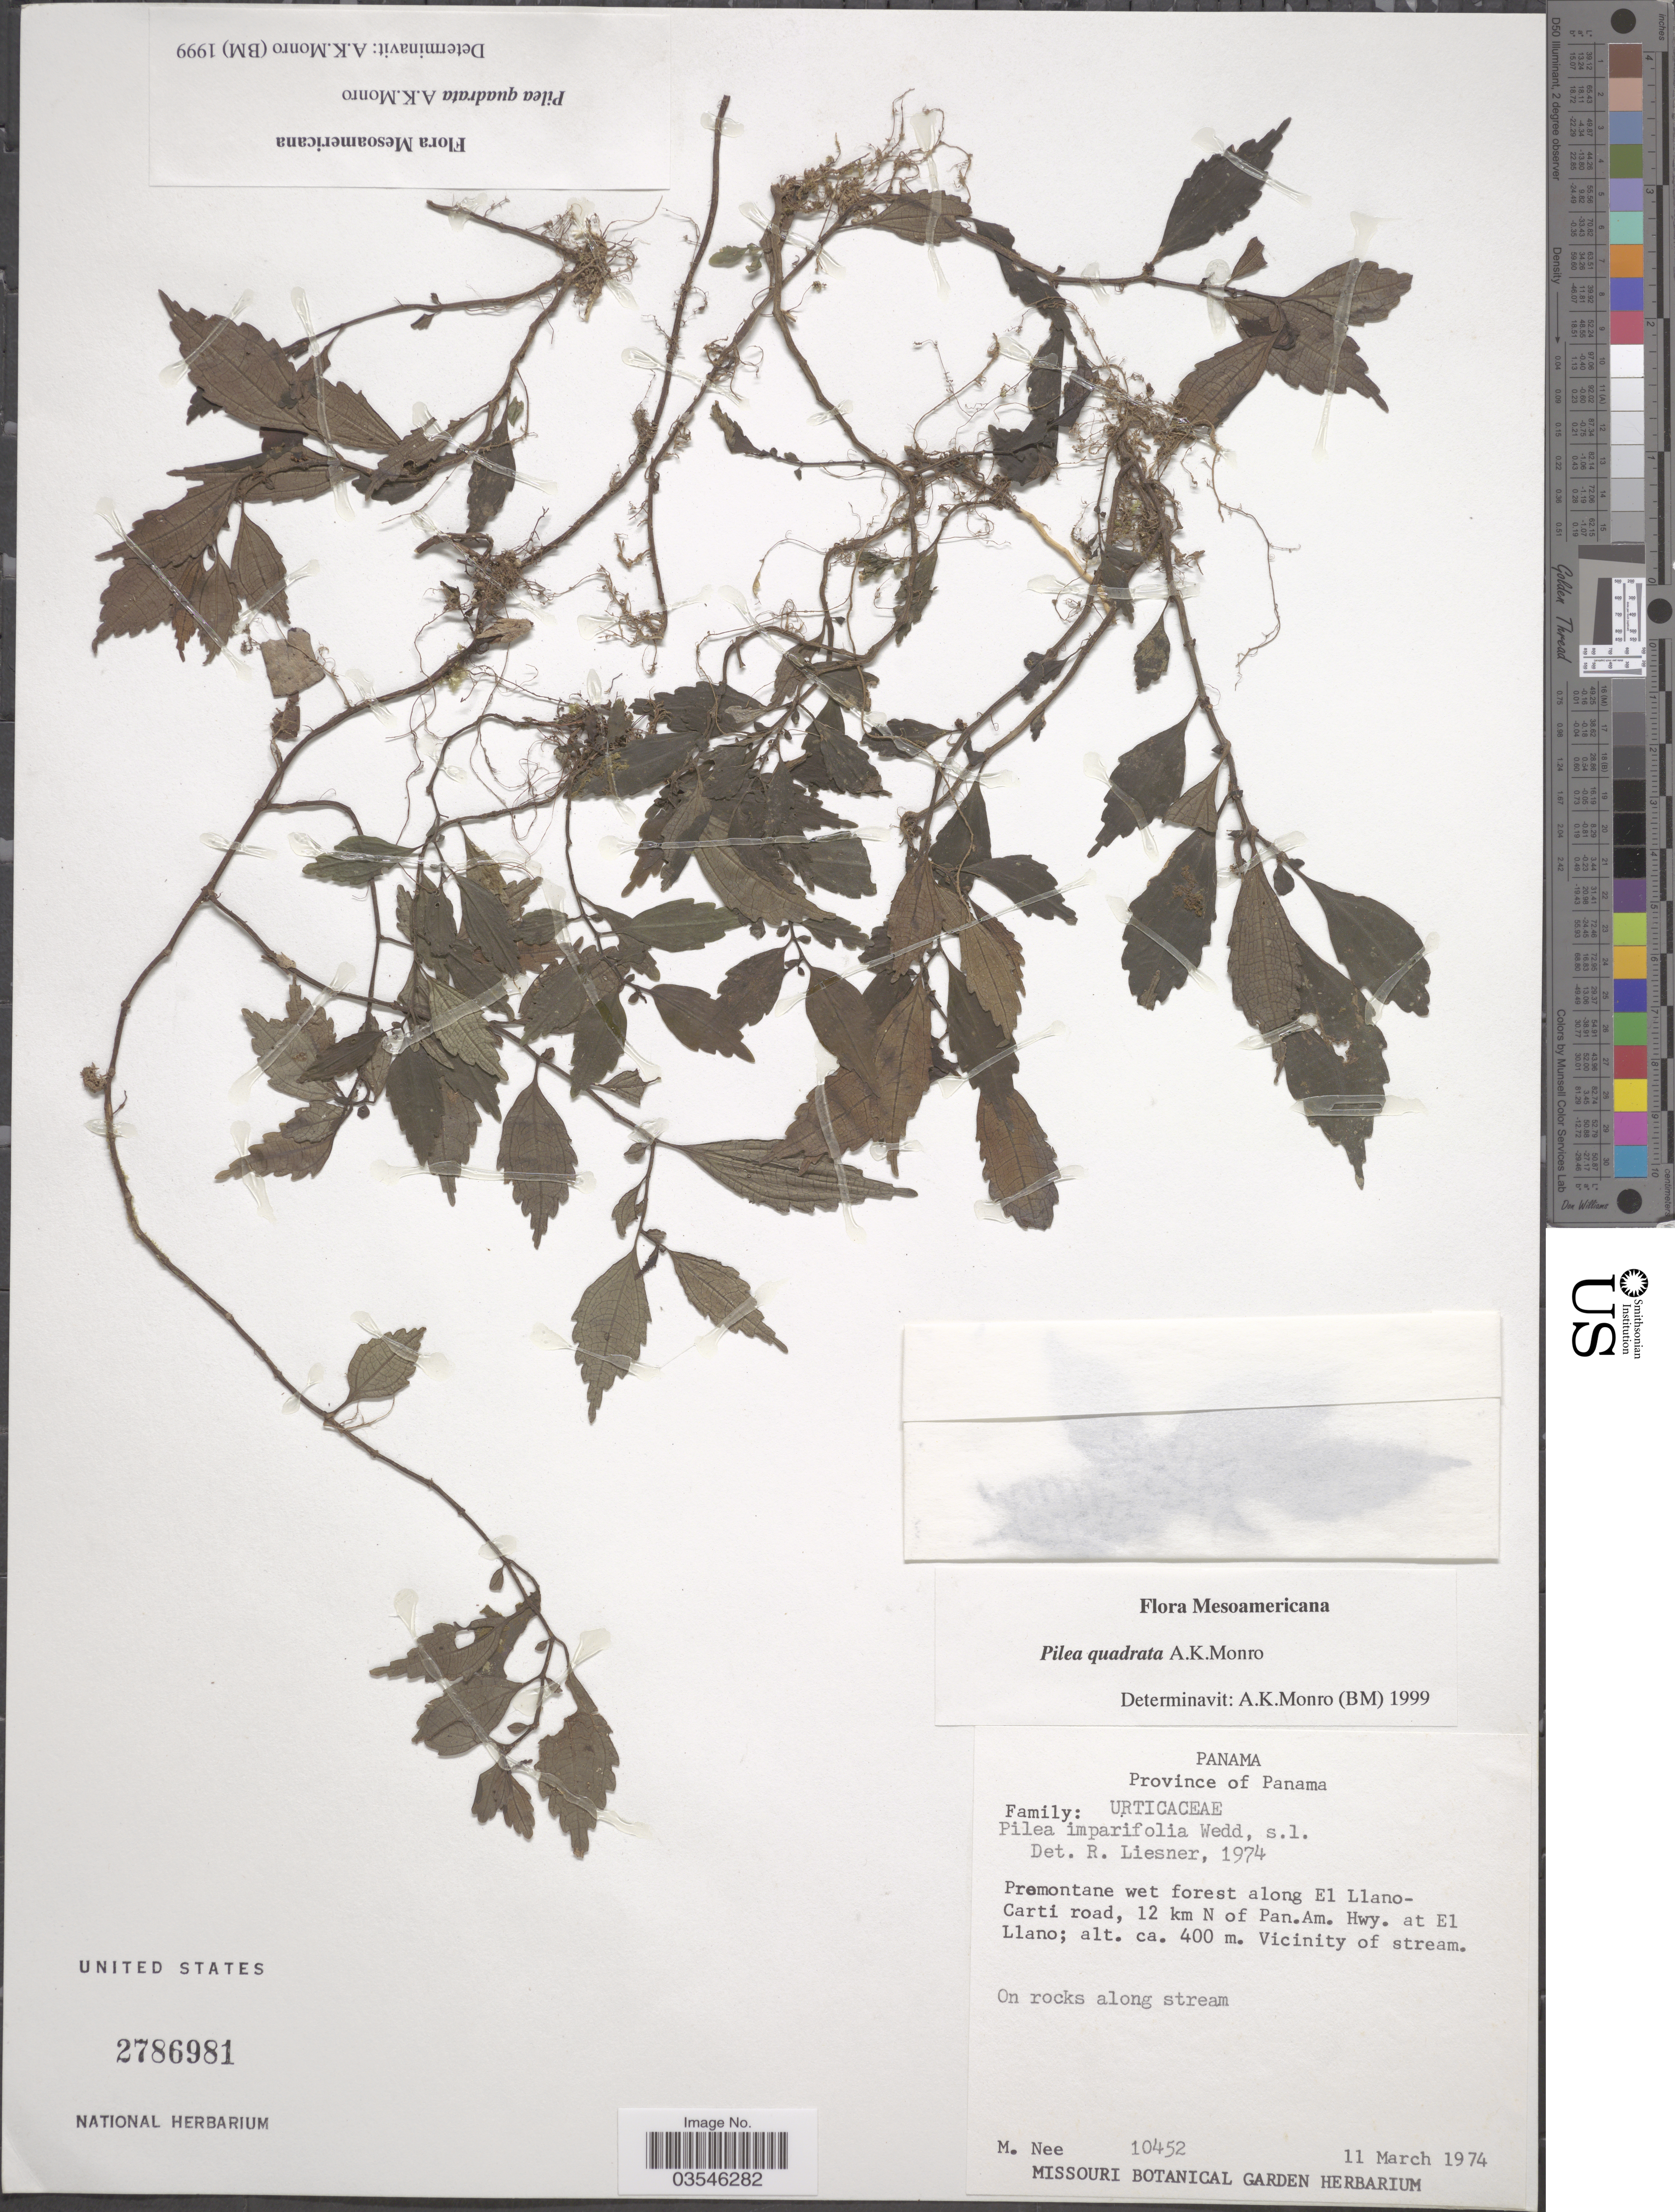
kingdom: Plantae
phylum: Tracheophyta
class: Magnoliopsida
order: Rosales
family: Urticaceae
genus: Pilea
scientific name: Pilea quadrata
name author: A. K. Monro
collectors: M. Nee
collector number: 10452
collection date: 1974-03-11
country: Panama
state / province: Panamá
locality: Province of Panama. Premontane wet forest along El Llano-Carti road, 12 km N of Pan. Am. Hwy. at El Llano. Vicinity of stream.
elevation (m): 400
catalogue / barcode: US 2786981